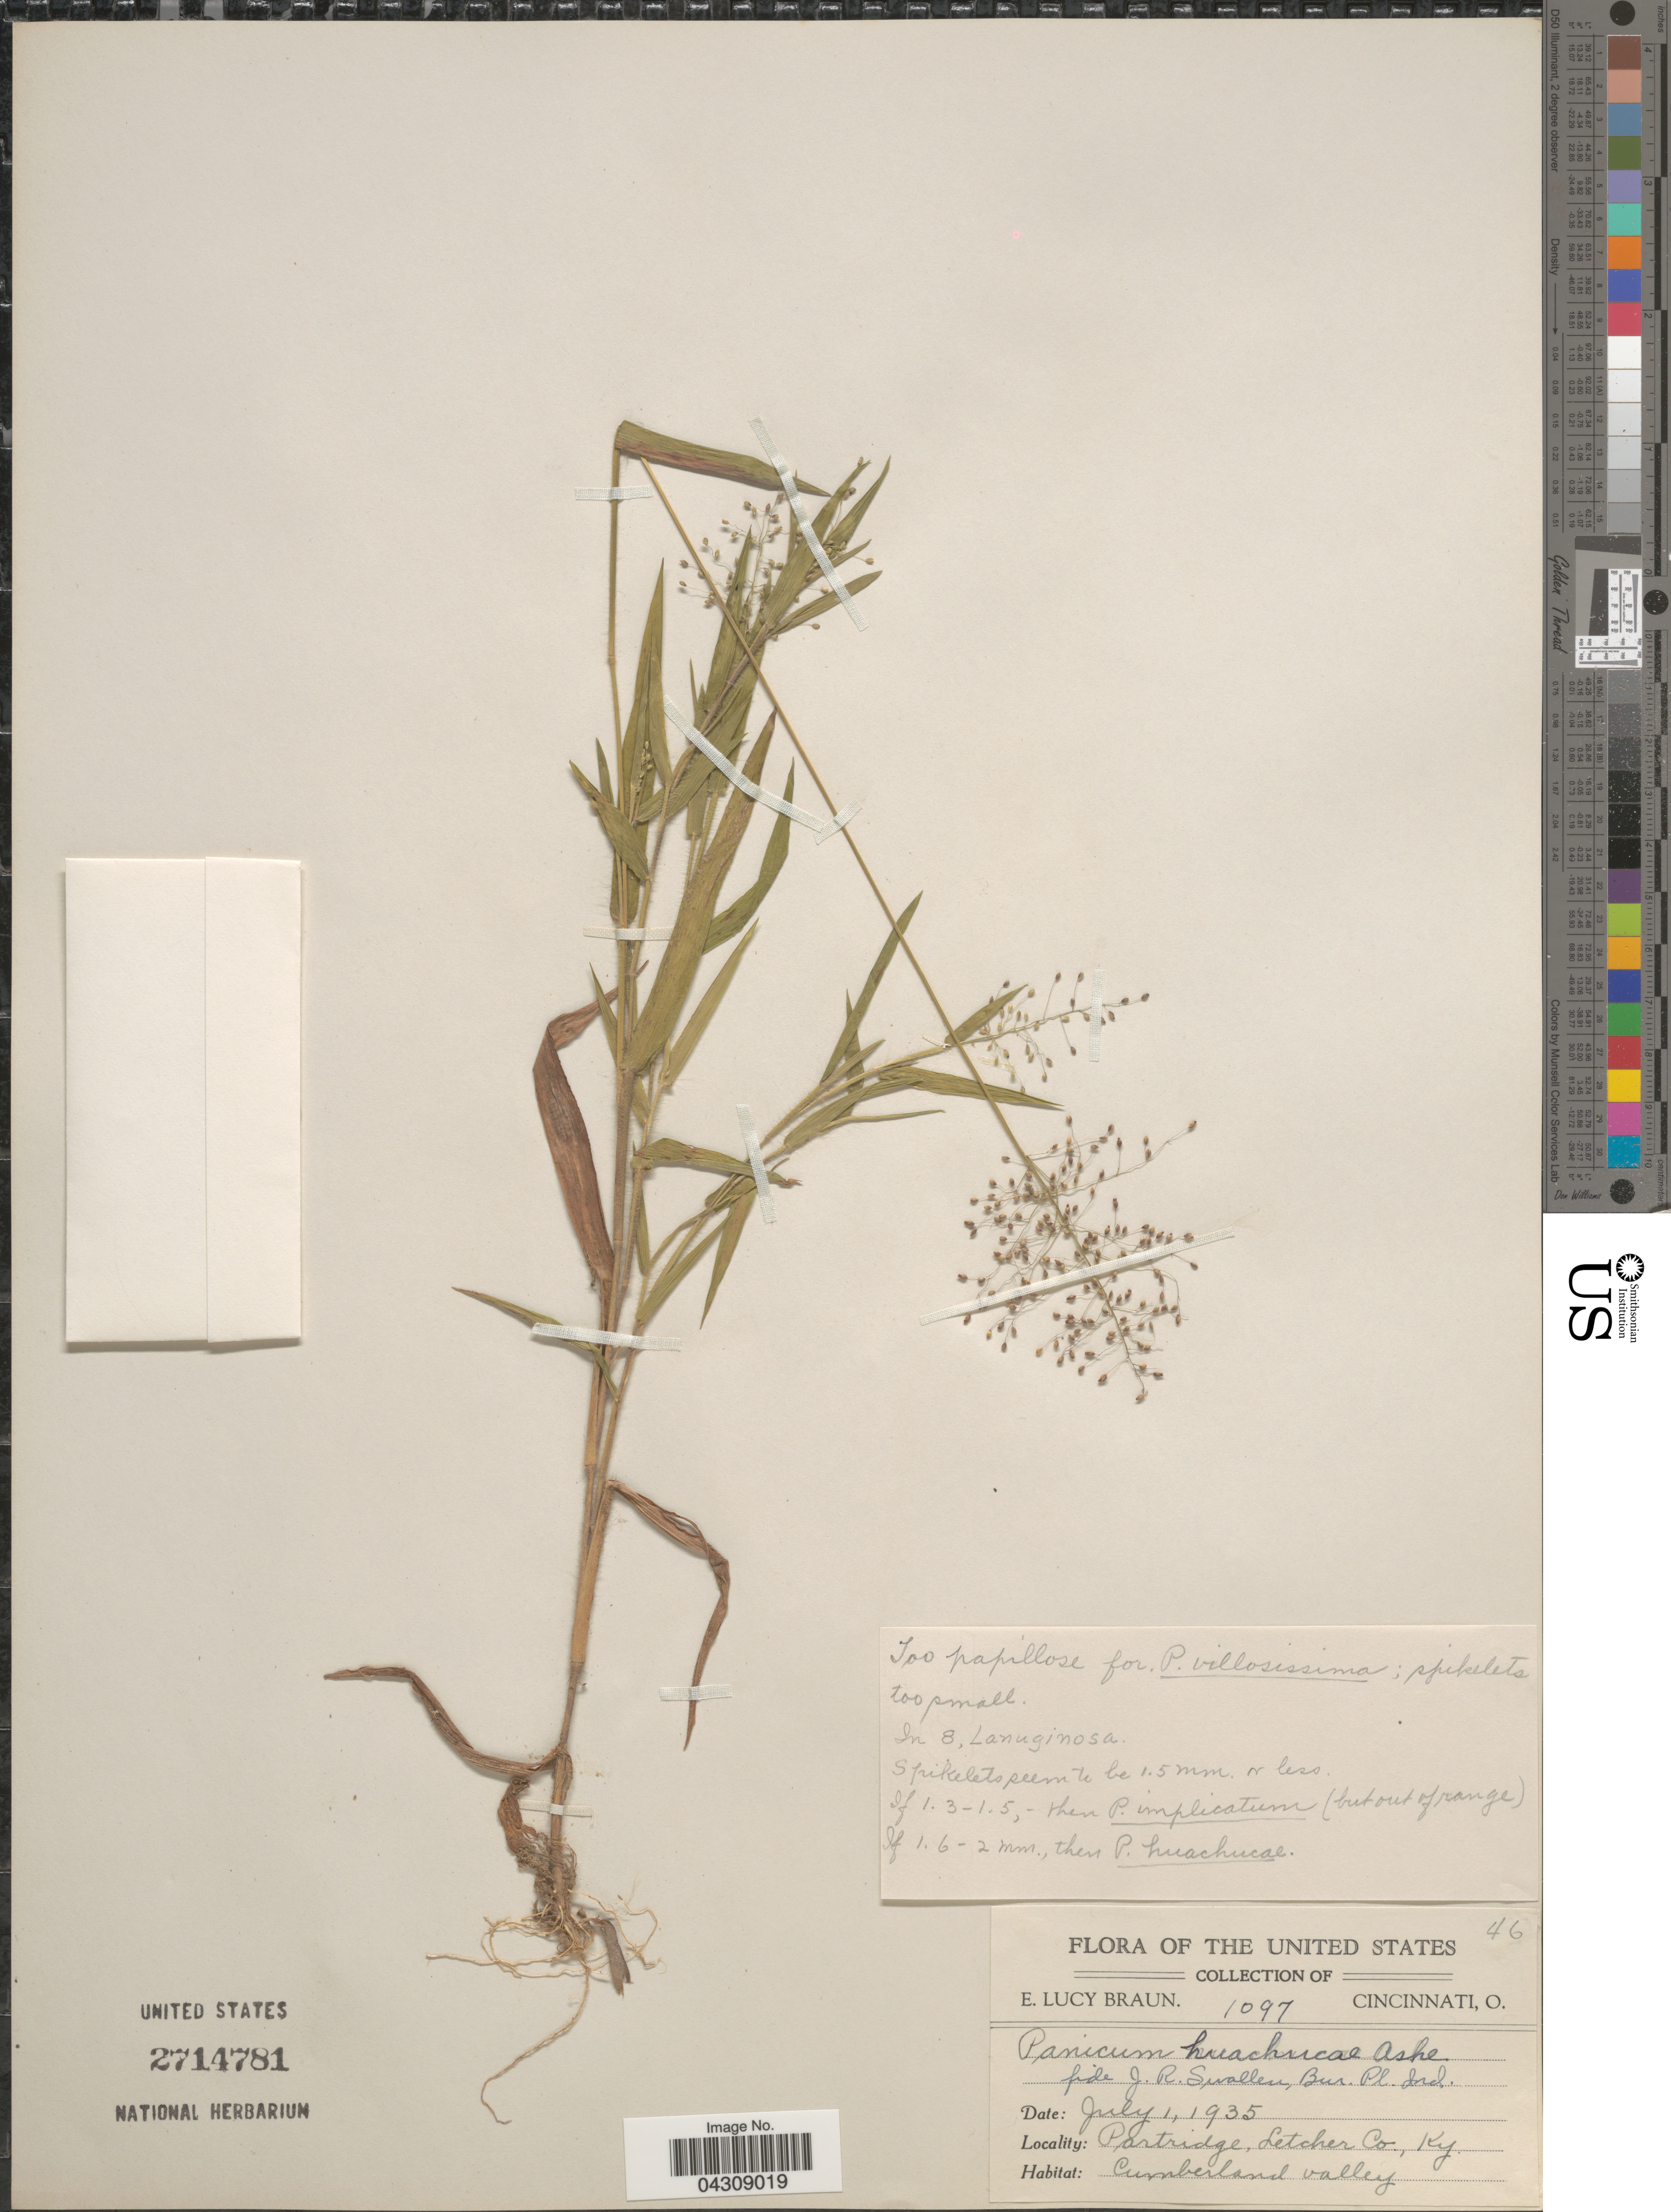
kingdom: Plantae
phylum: Tracheophyta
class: Liliopsida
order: Poales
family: Poaceae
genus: Dichanthelium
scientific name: Dichanthelium acuminatum var. acuminatum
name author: (Sw.) Gould & C.A. Clark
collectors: E. L. Braun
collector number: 1097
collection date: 1935-07-01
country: United States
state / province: Kentucky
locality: Partridge, Letcher Co. Cumberland valley.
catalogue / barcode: US 2714781